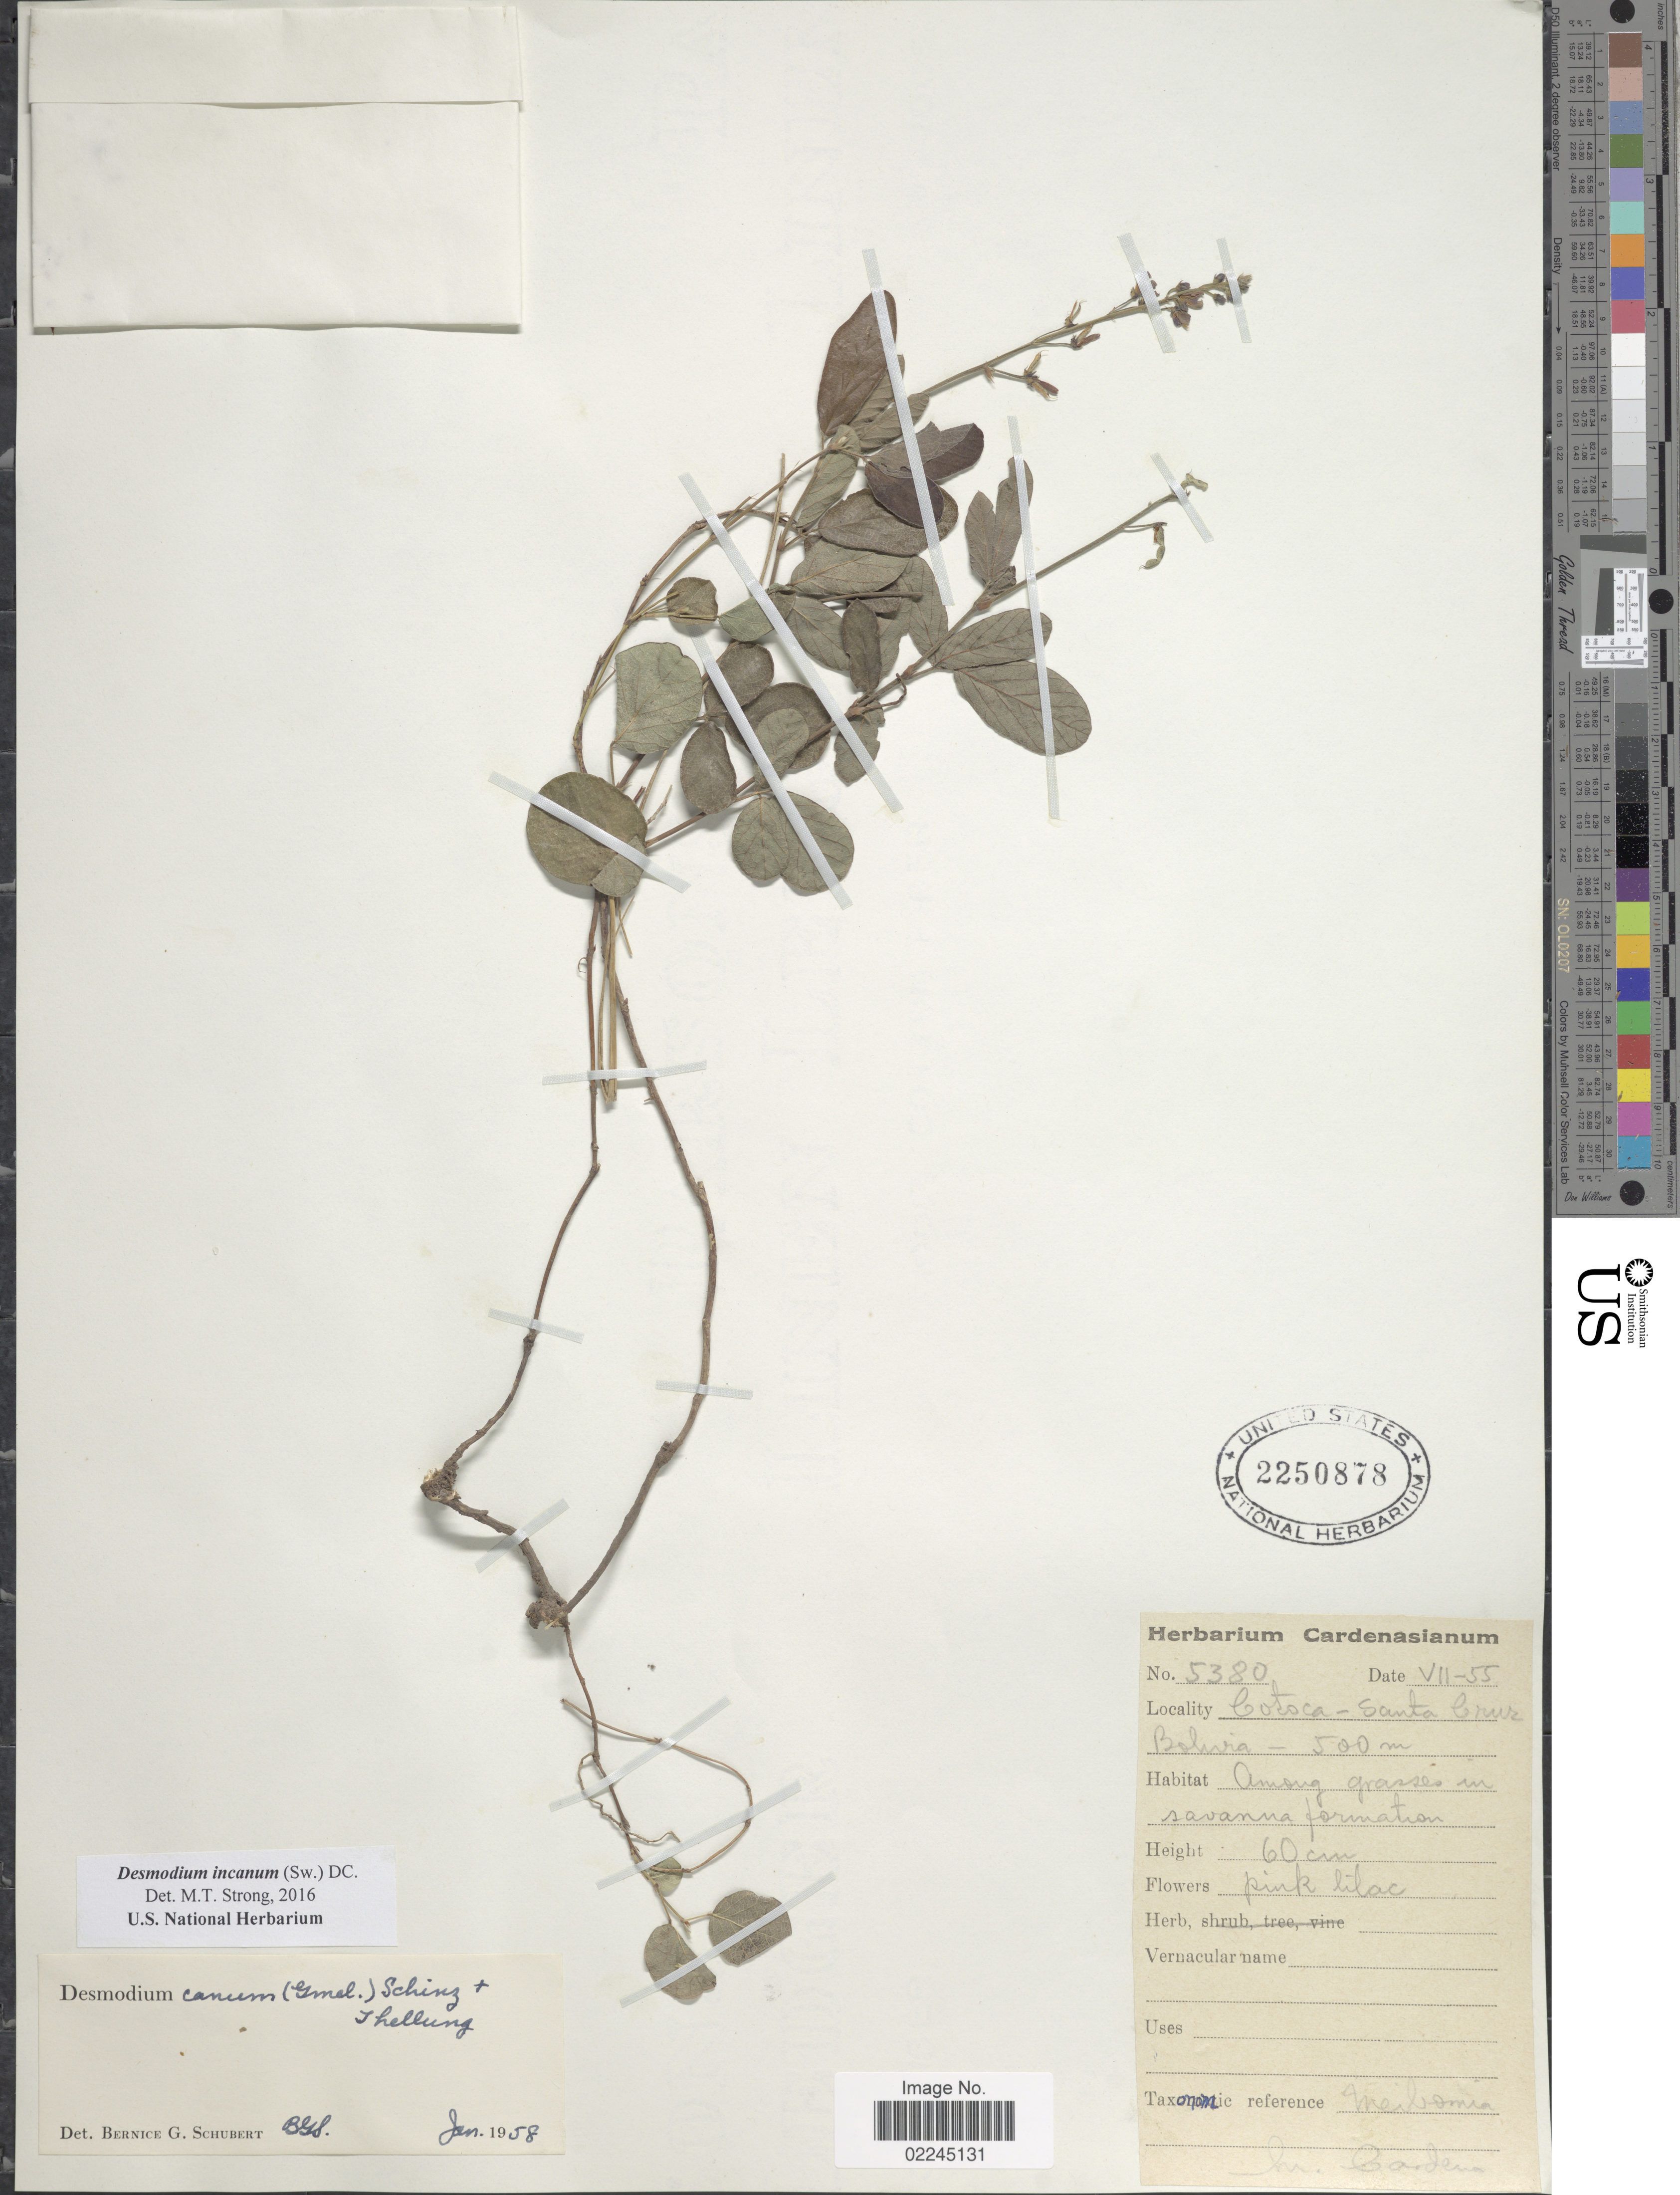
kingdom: Plantae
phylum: Tracheophyta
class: Magnoliopsida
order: Fabales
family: Fabaceae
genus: Desmodium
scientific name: Desmodium incanum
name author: (Sw.) DC.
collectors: M. Cárdenas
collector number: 5380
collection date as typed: Transcribed d/m/y: /7/55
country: Bolivia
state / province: Santa Cruz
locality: Cotoca - Santa Cruz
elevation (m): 500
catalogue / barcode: US 2250878